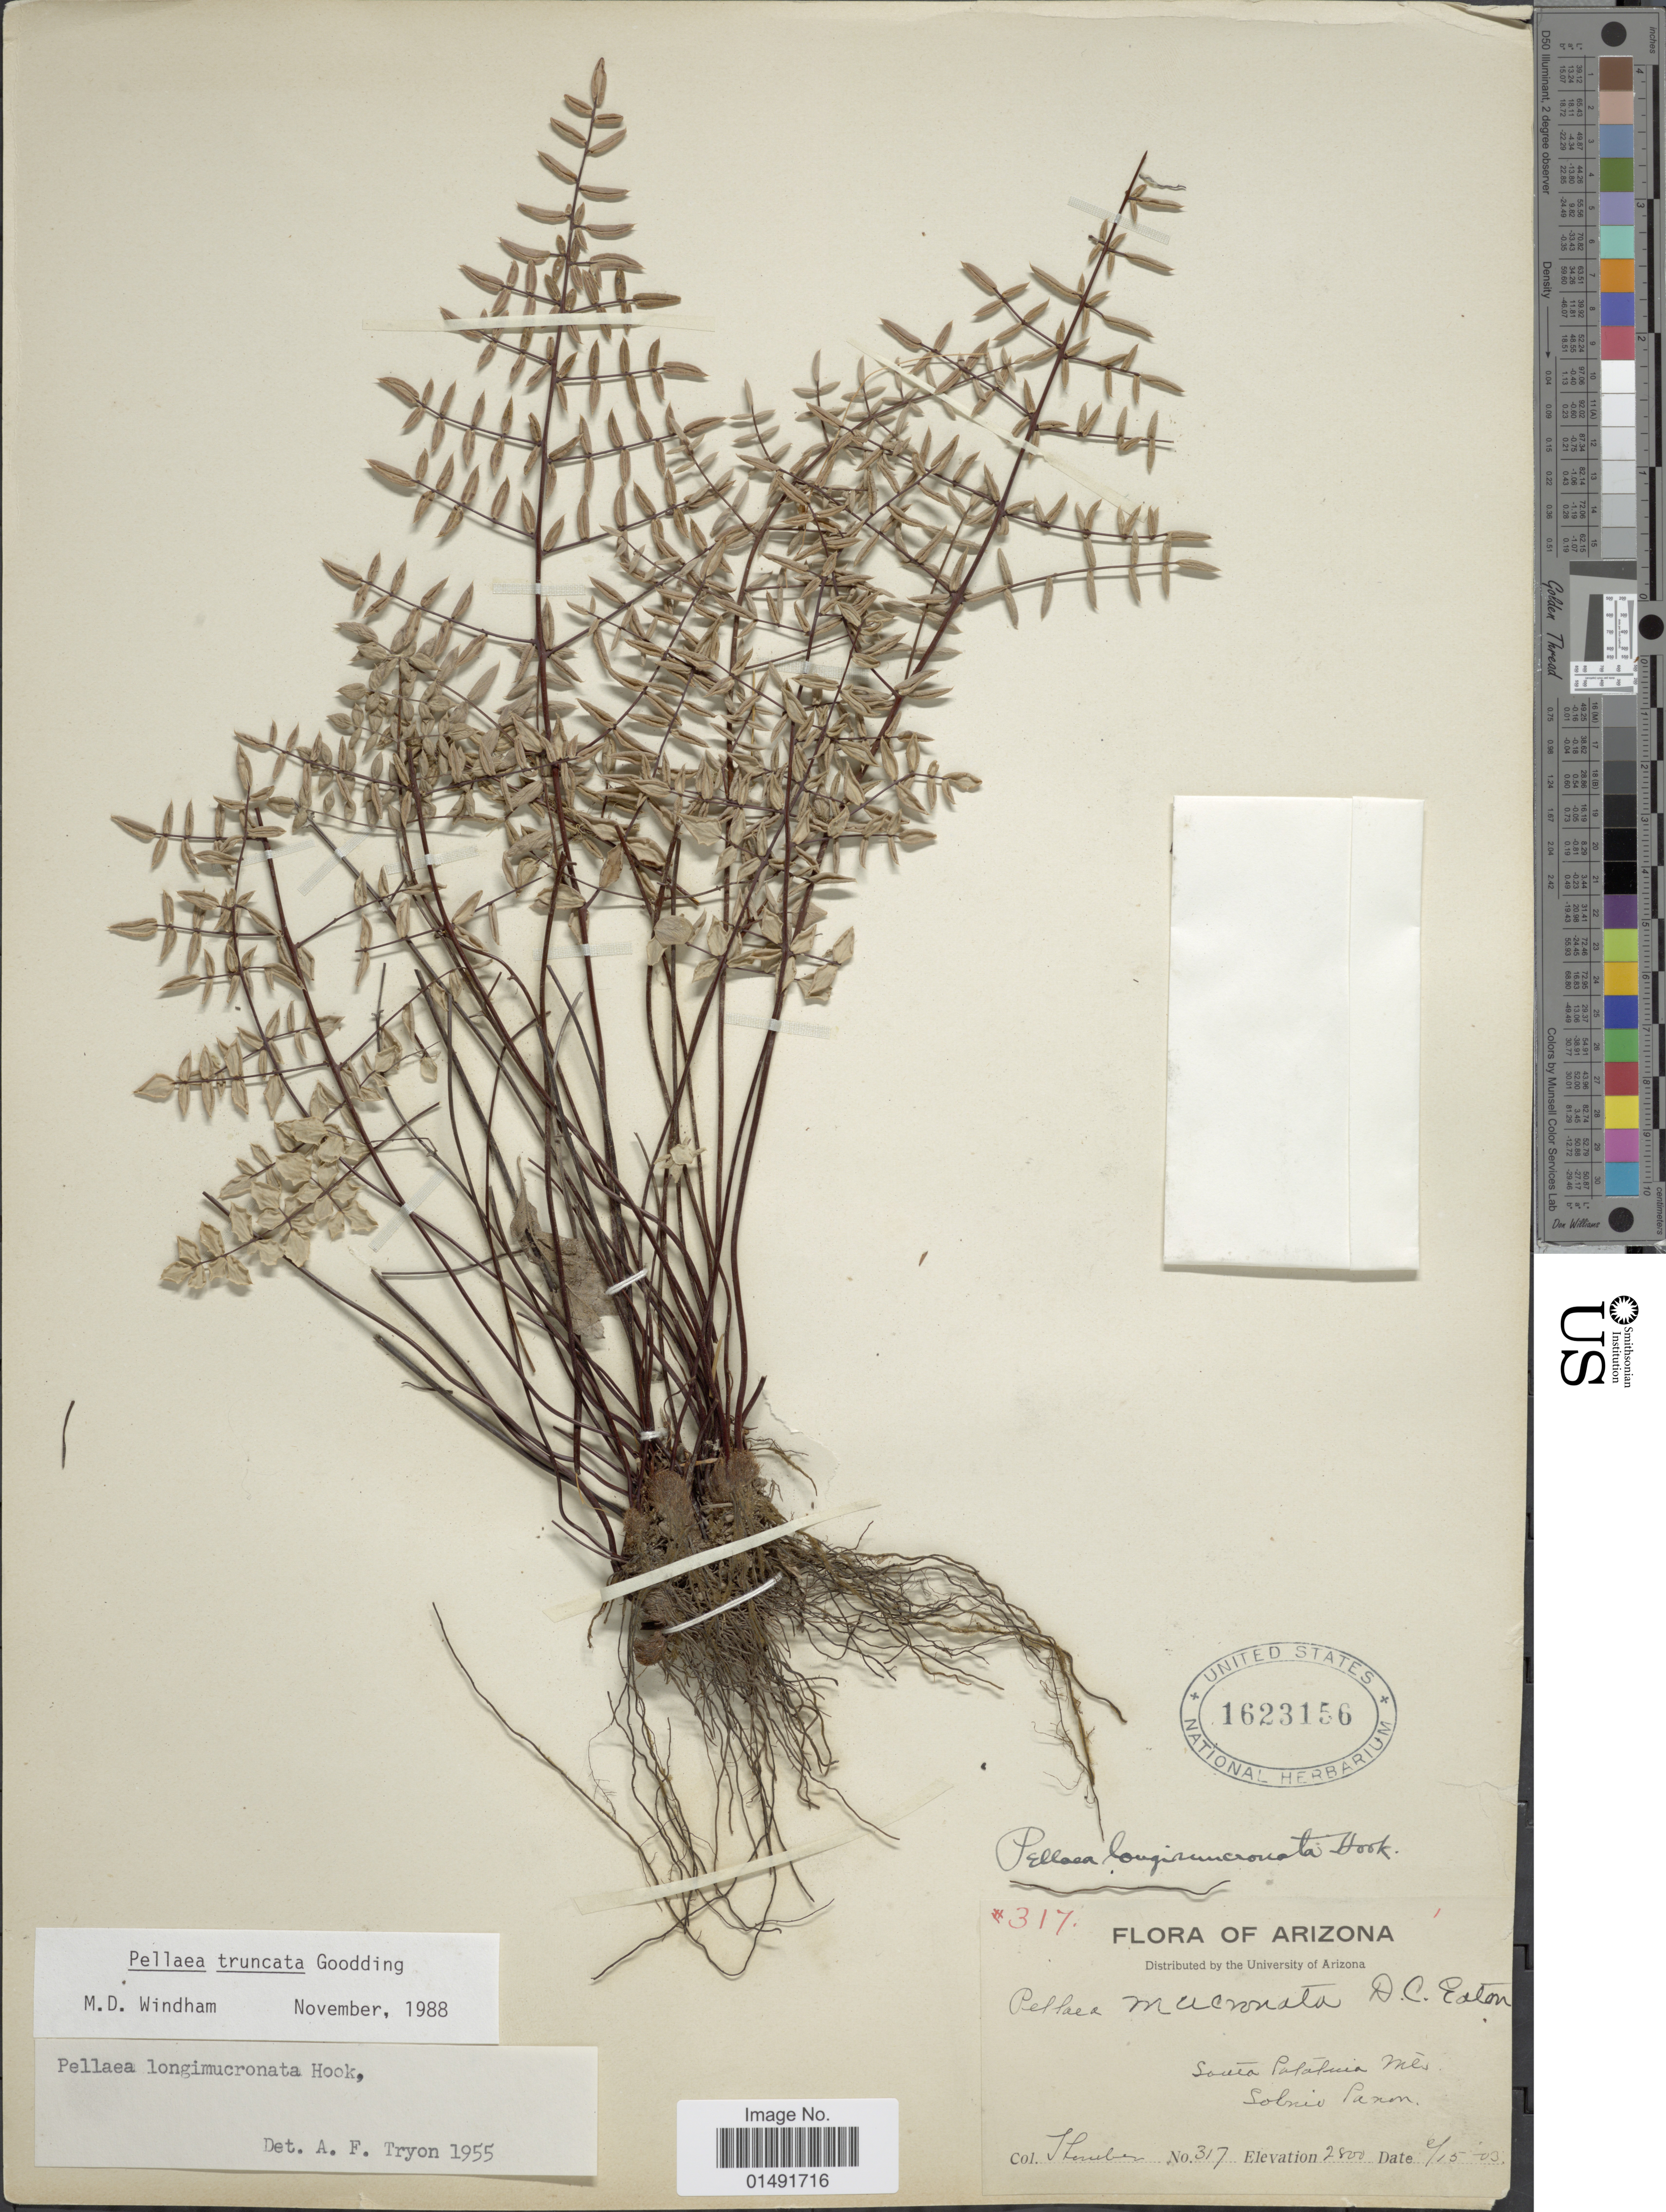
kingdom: Plantae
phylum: Tracheophyta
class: Polypodiopsida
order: Polypodiales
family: Pteridaceae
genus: Pellaea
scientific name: Pellaea truncata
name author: Goodd.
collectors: J. Huber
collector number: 317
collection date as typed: Transcribed d/m/y: 15/6/3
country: United States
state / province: Arizona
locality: Santa Catalina Sabino Canon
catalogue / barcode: US 1623156